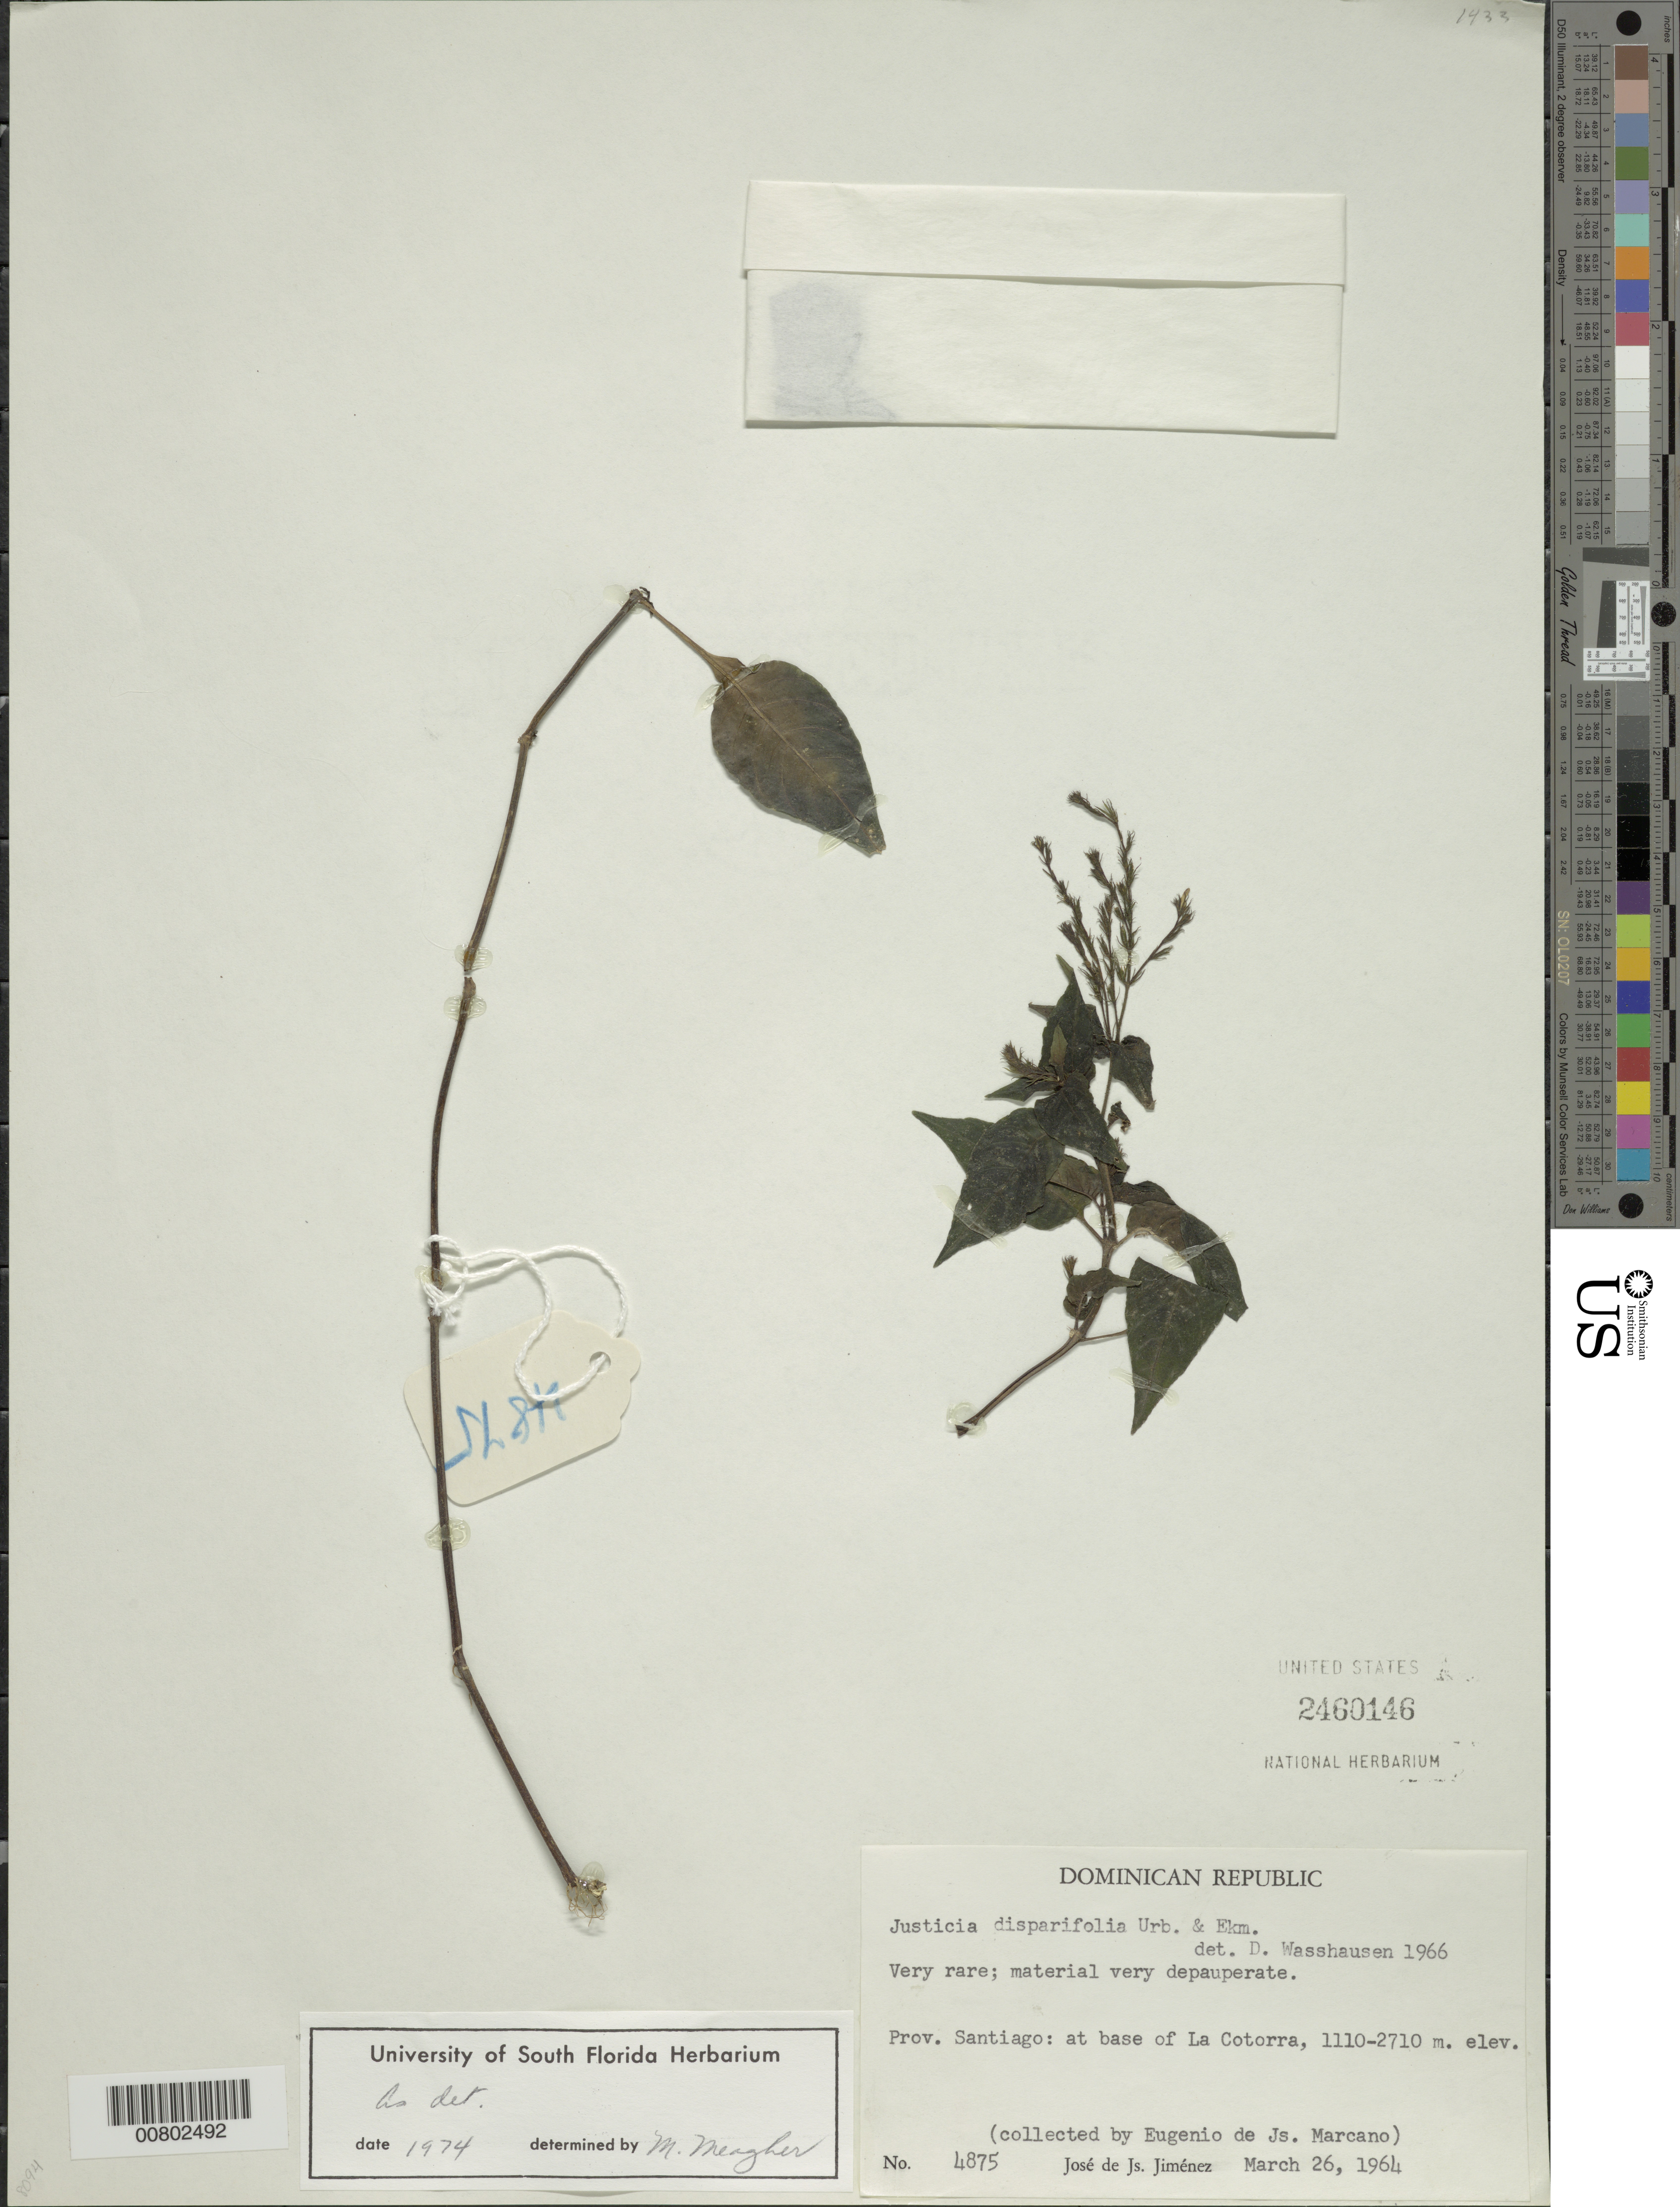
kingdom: Plantae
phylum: Tracheophyta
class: Magnoliopsida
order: Lamiales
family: Acanthaceae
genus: Justicia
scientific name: Justicia disparifolia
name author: Urb. & Ekman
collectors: E. J. Marcano F.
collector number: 4875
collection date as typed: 26 Mar 1964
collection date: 1964-03-26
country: Dominican Republic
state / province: Santiago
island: Hispaniola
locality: At base of La Cotorra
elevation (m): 1110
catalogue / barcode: US 2460146